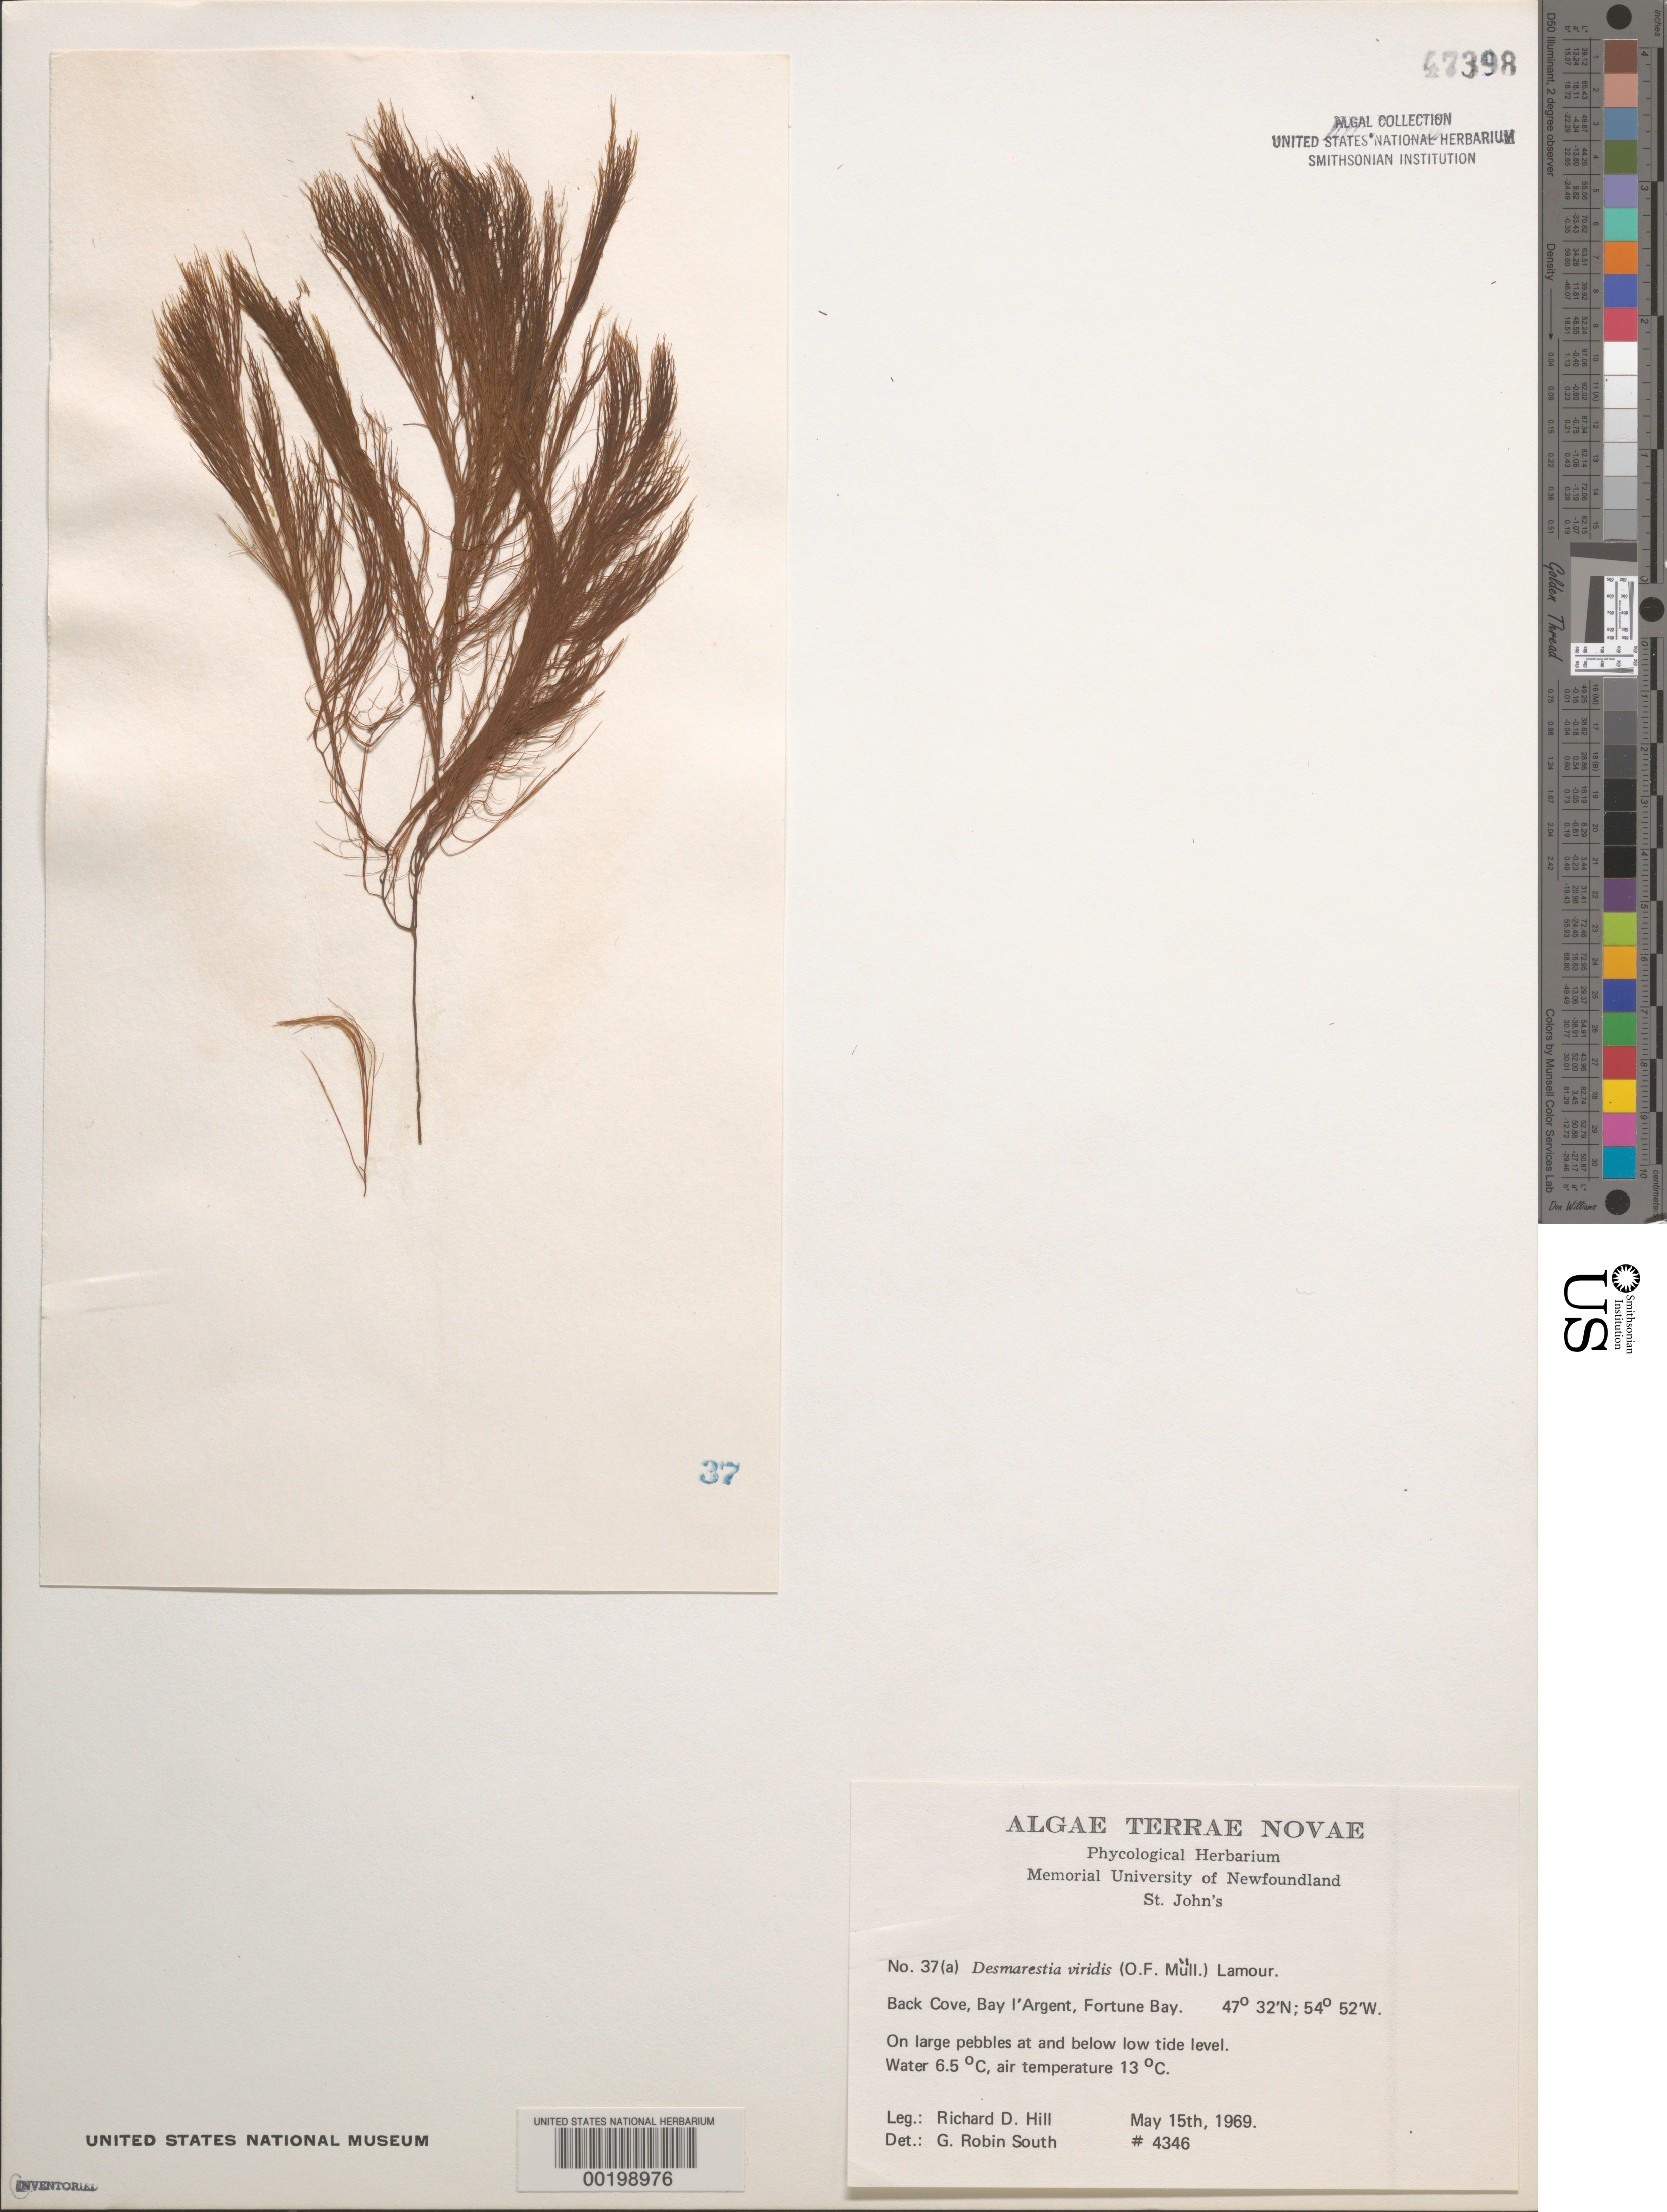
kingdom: Chromista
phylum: Ochrophyta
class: Phaeophyceae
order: Desmarestiales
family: Desmarestiaceae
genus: Desmarestia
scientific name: Desmarestia viridis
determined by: South, G. R.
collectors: R. D. Hill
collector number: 4346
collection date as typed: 15 May 1969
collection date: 1969-05-15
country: Canada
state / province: Newfoundland and Labrador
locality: Back Cove, Bay l'Argent, Fortune Bay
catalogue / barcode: US 47398